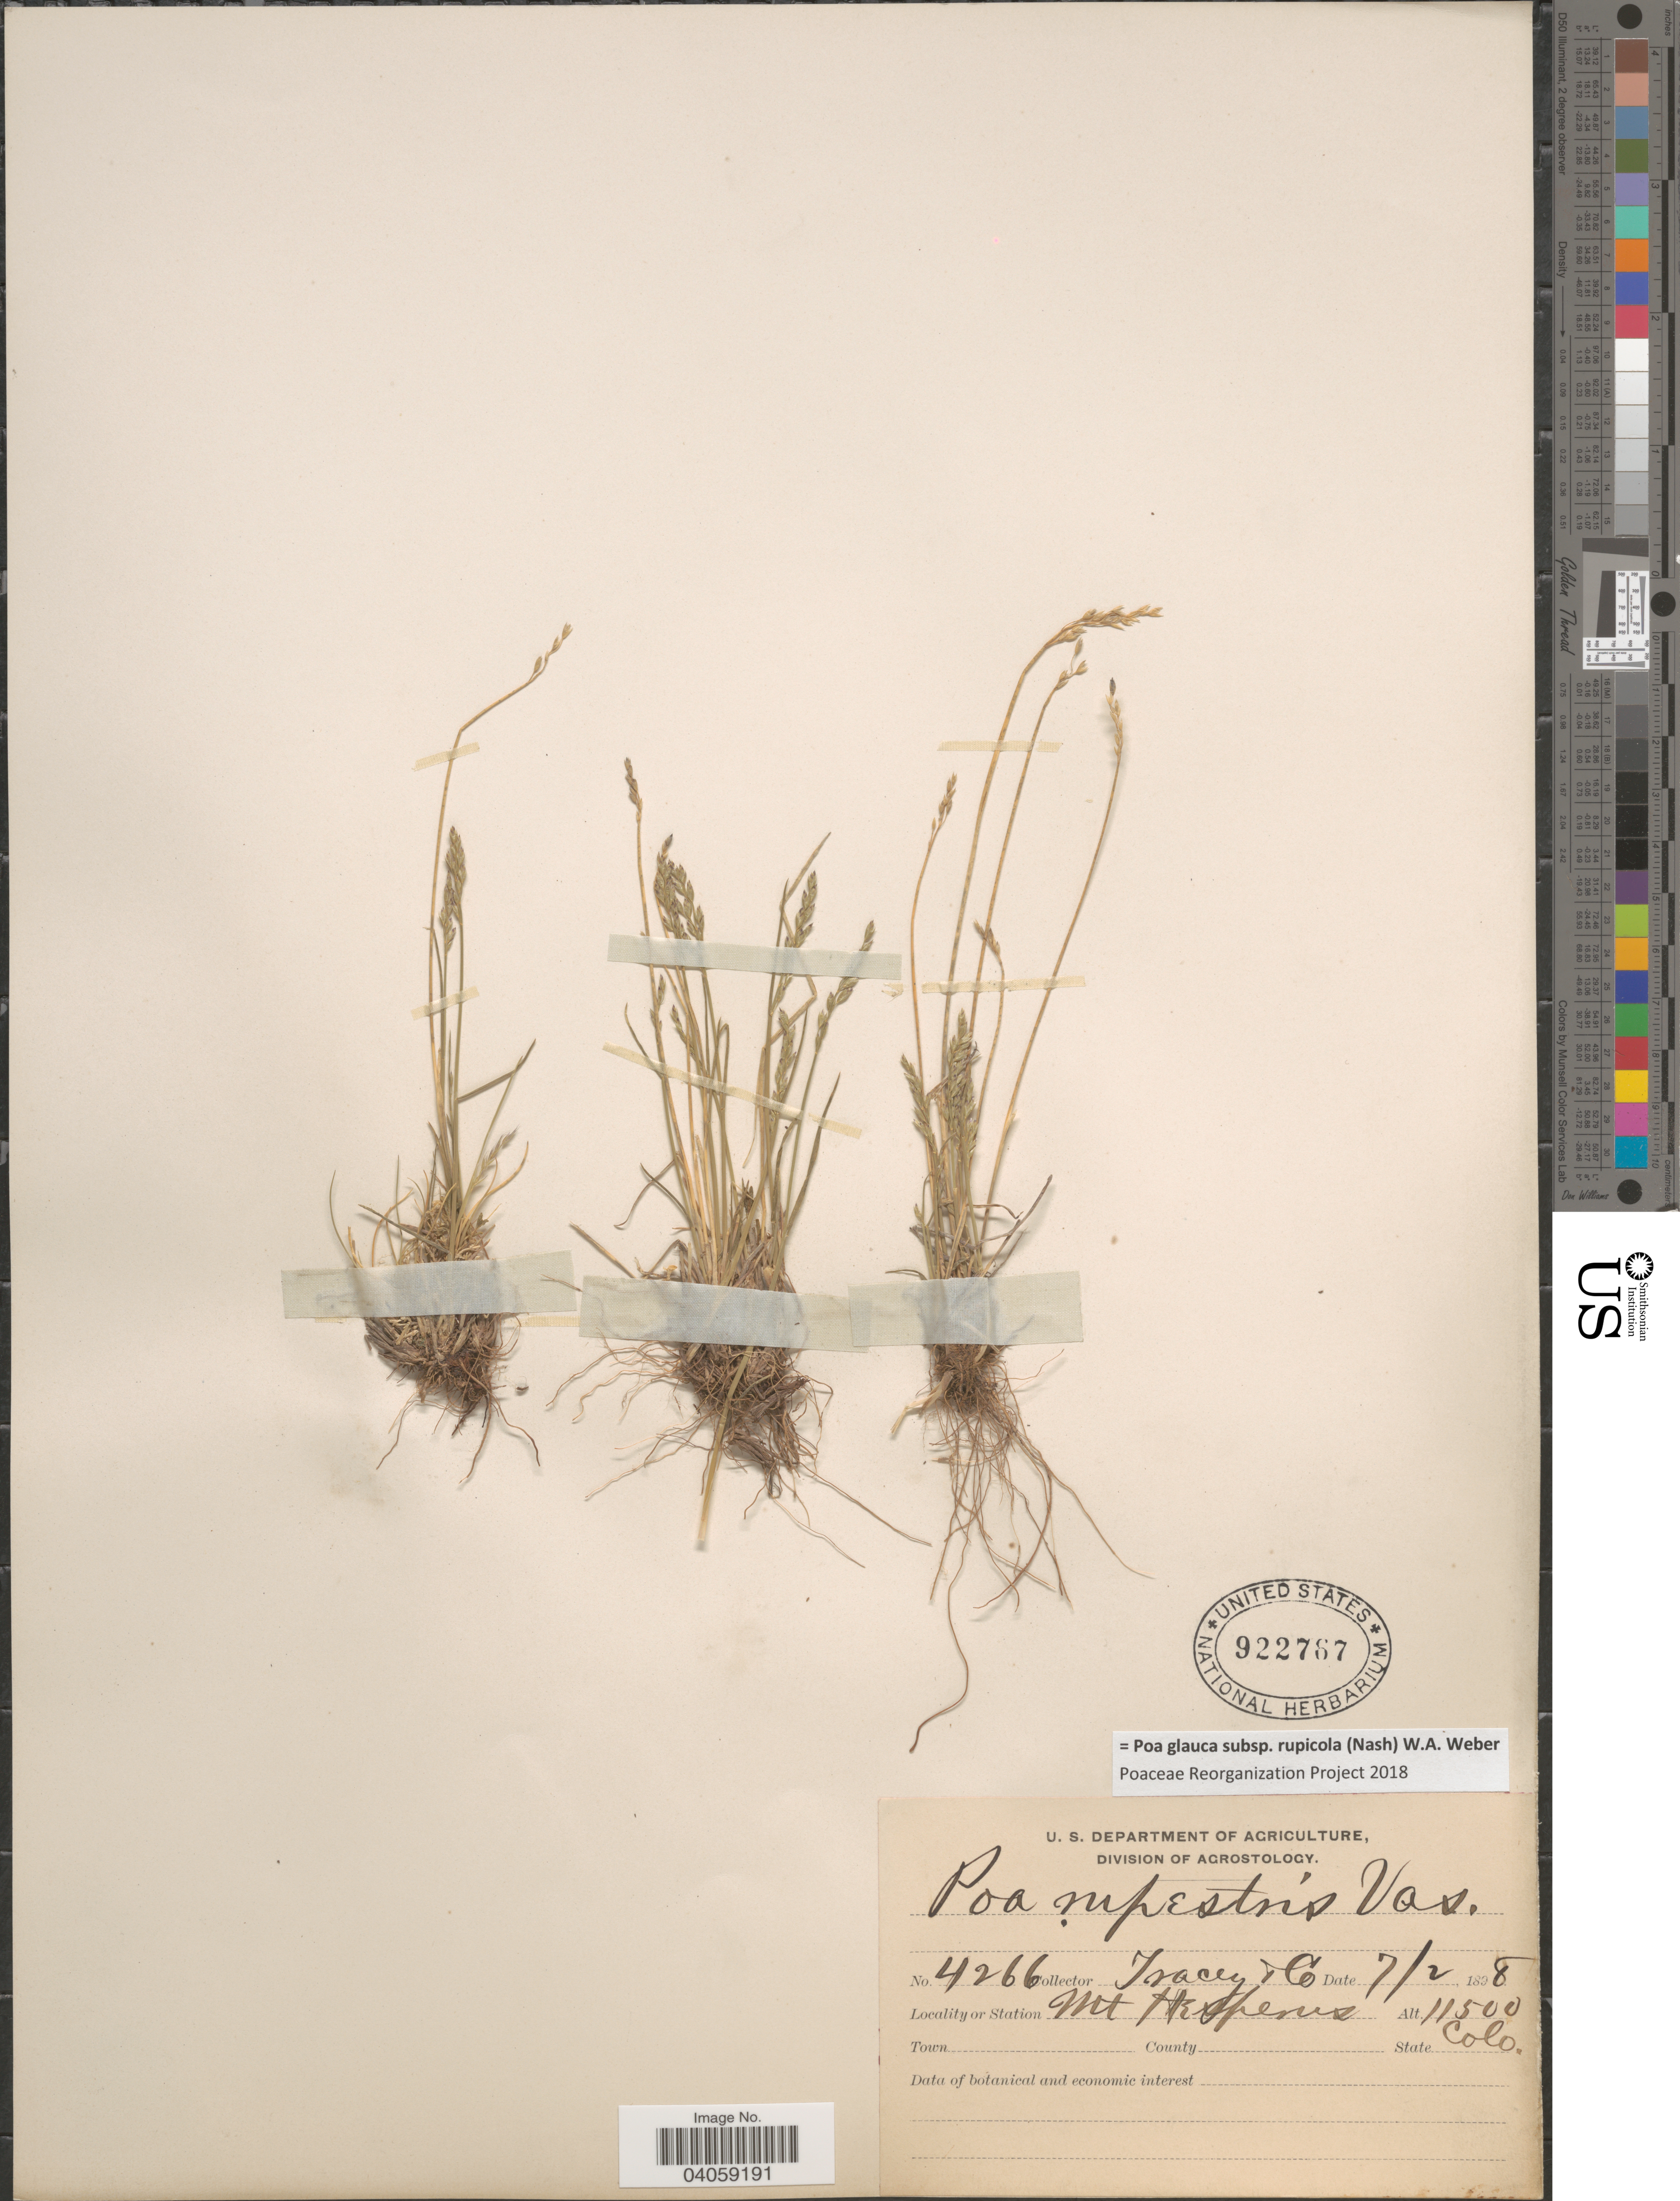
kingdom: Plantae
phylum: Tracheophyta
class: Liliopsida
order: Poales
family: Poaceae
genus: Poa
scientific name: Poa glauca subsp. rupicola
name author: (Nash) W.A. Weber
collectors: -. Tracy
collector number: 4266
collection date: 1898-07-02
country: United States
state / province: Colorado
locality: Station Mt. Hesperus.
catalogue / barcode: US 922767